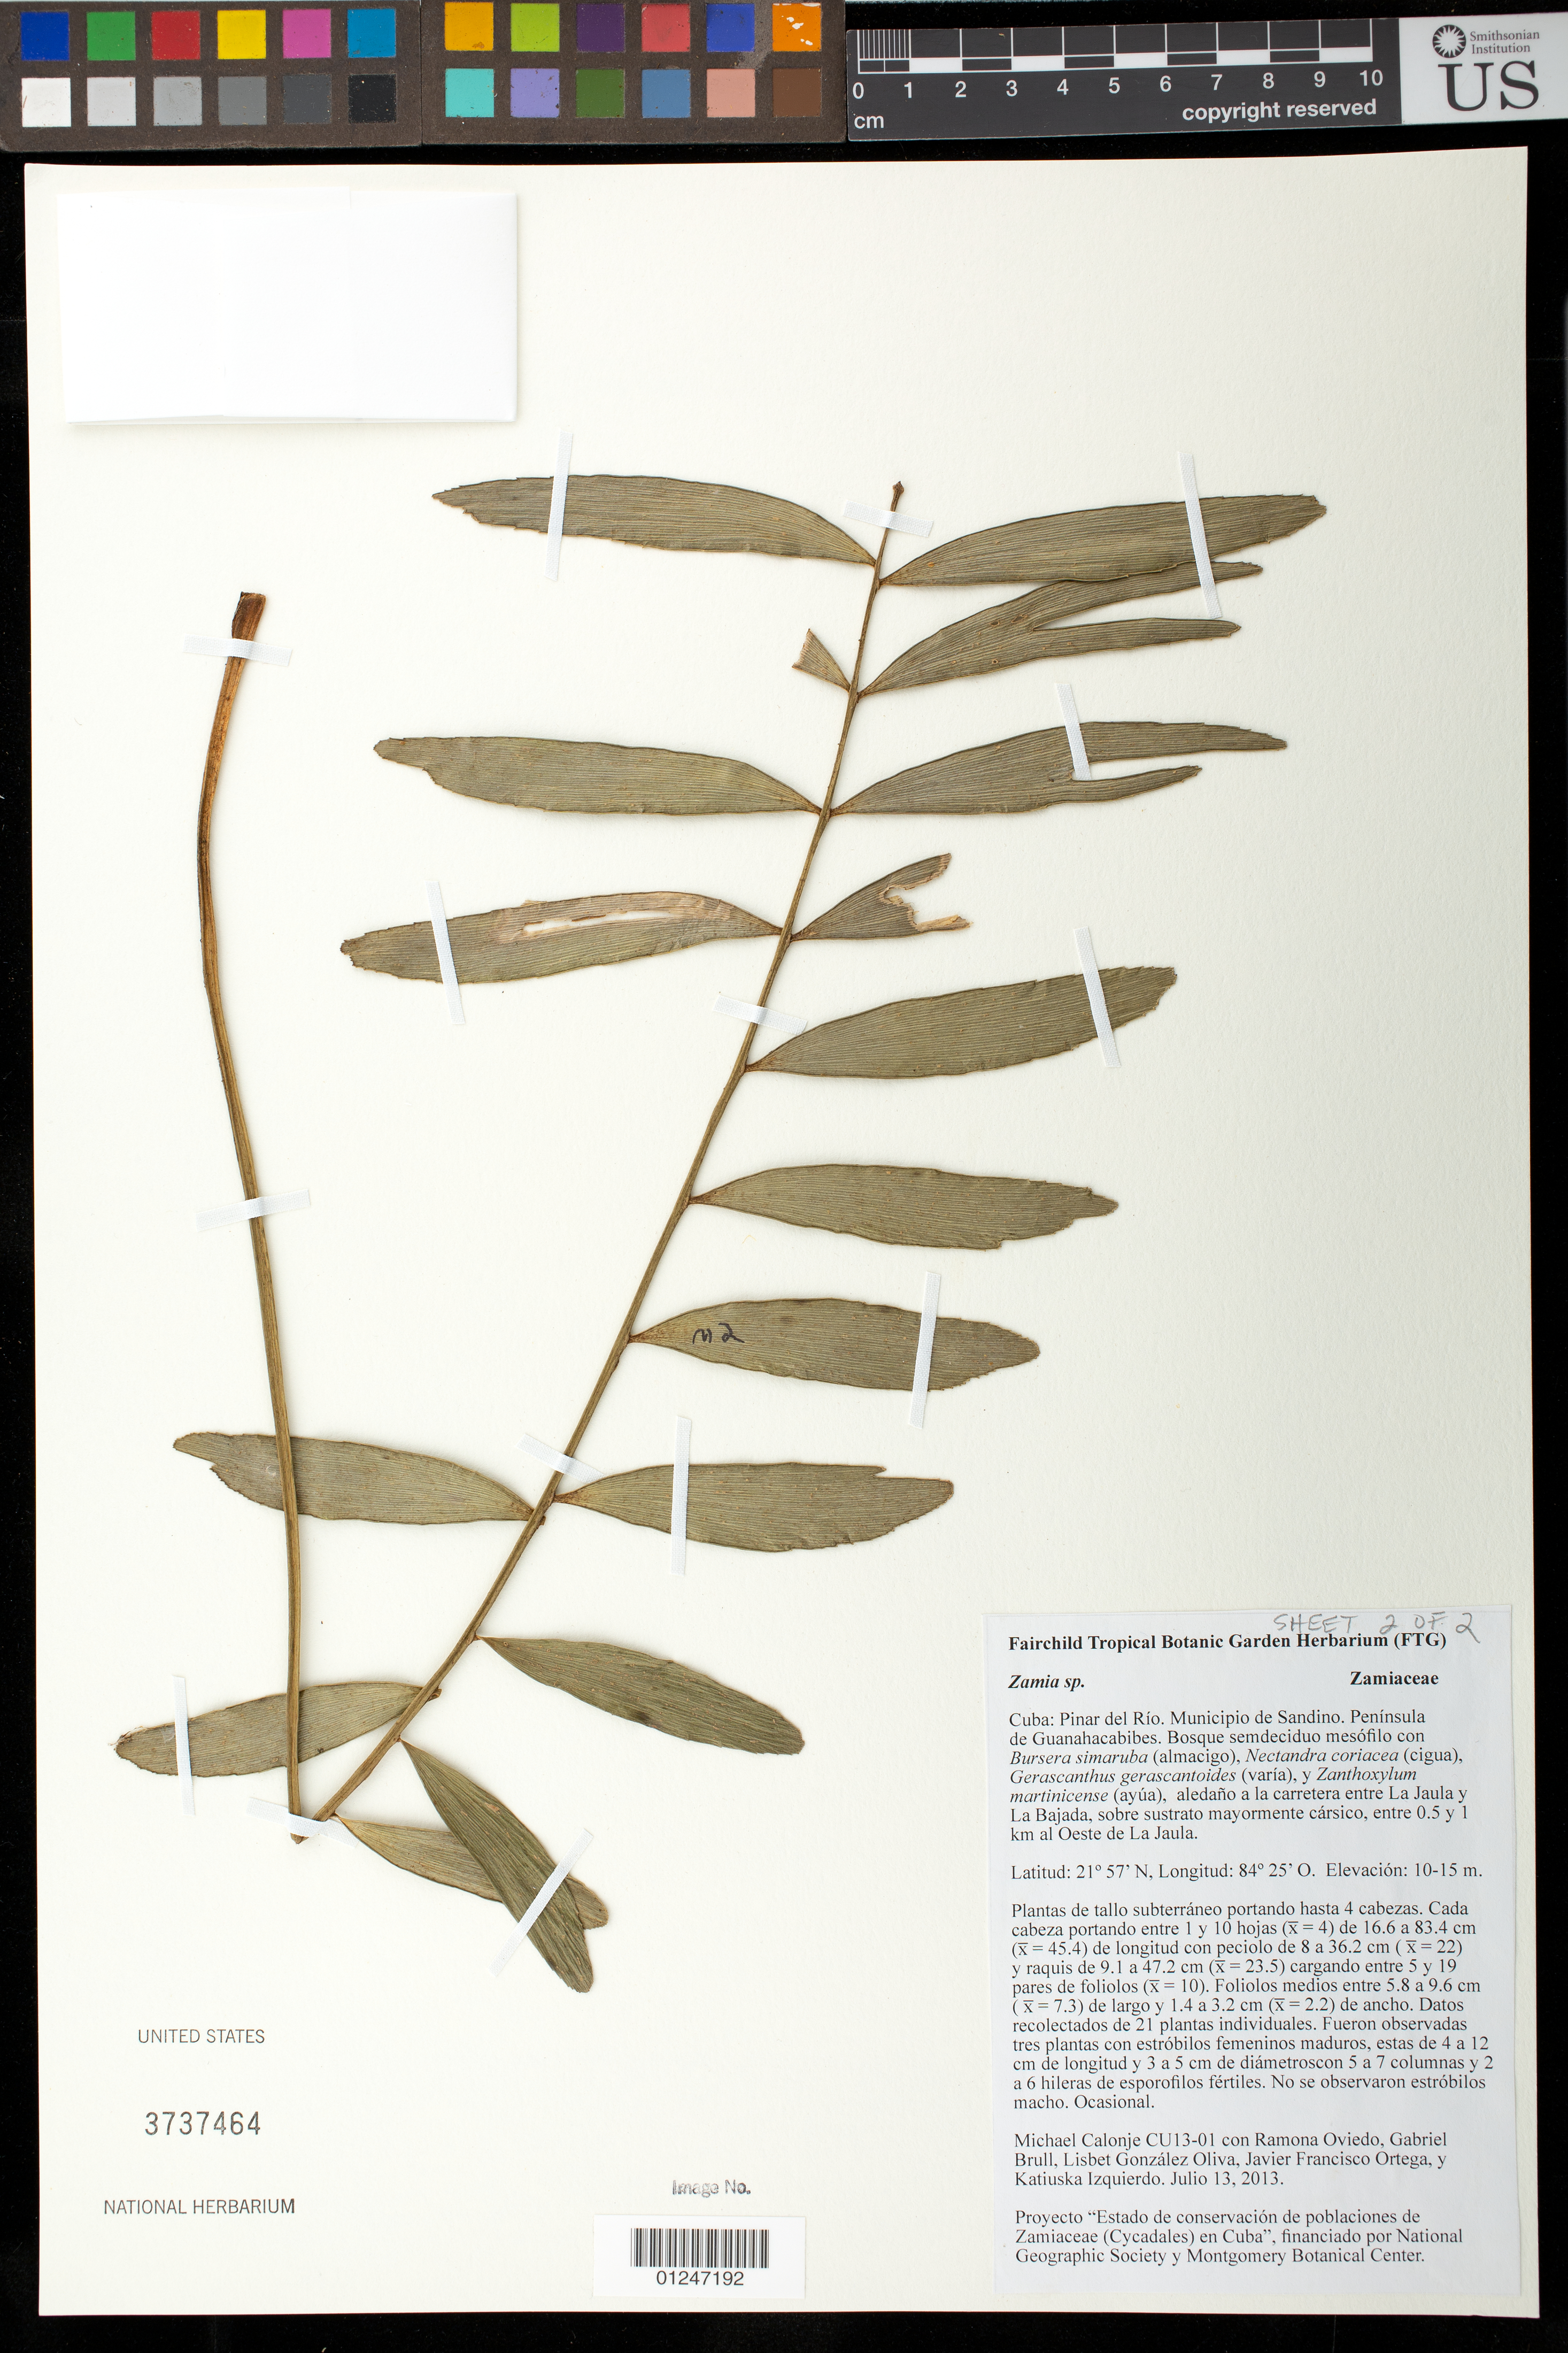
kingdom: Plantae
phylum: Tracheophyta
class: Cycadopsida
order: Cycadales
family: Zamiaceae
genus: Zamia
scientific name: Zamia sp.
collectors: M. Calonje, R. Oviedo, G. Brull Puebla, L. Oliva, J. F. Ortega & K. Izquierdo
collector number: CU13-01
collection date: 2013-07-13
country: Cuba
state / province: Pinar del Río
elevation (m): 10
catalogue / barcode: US 3737464